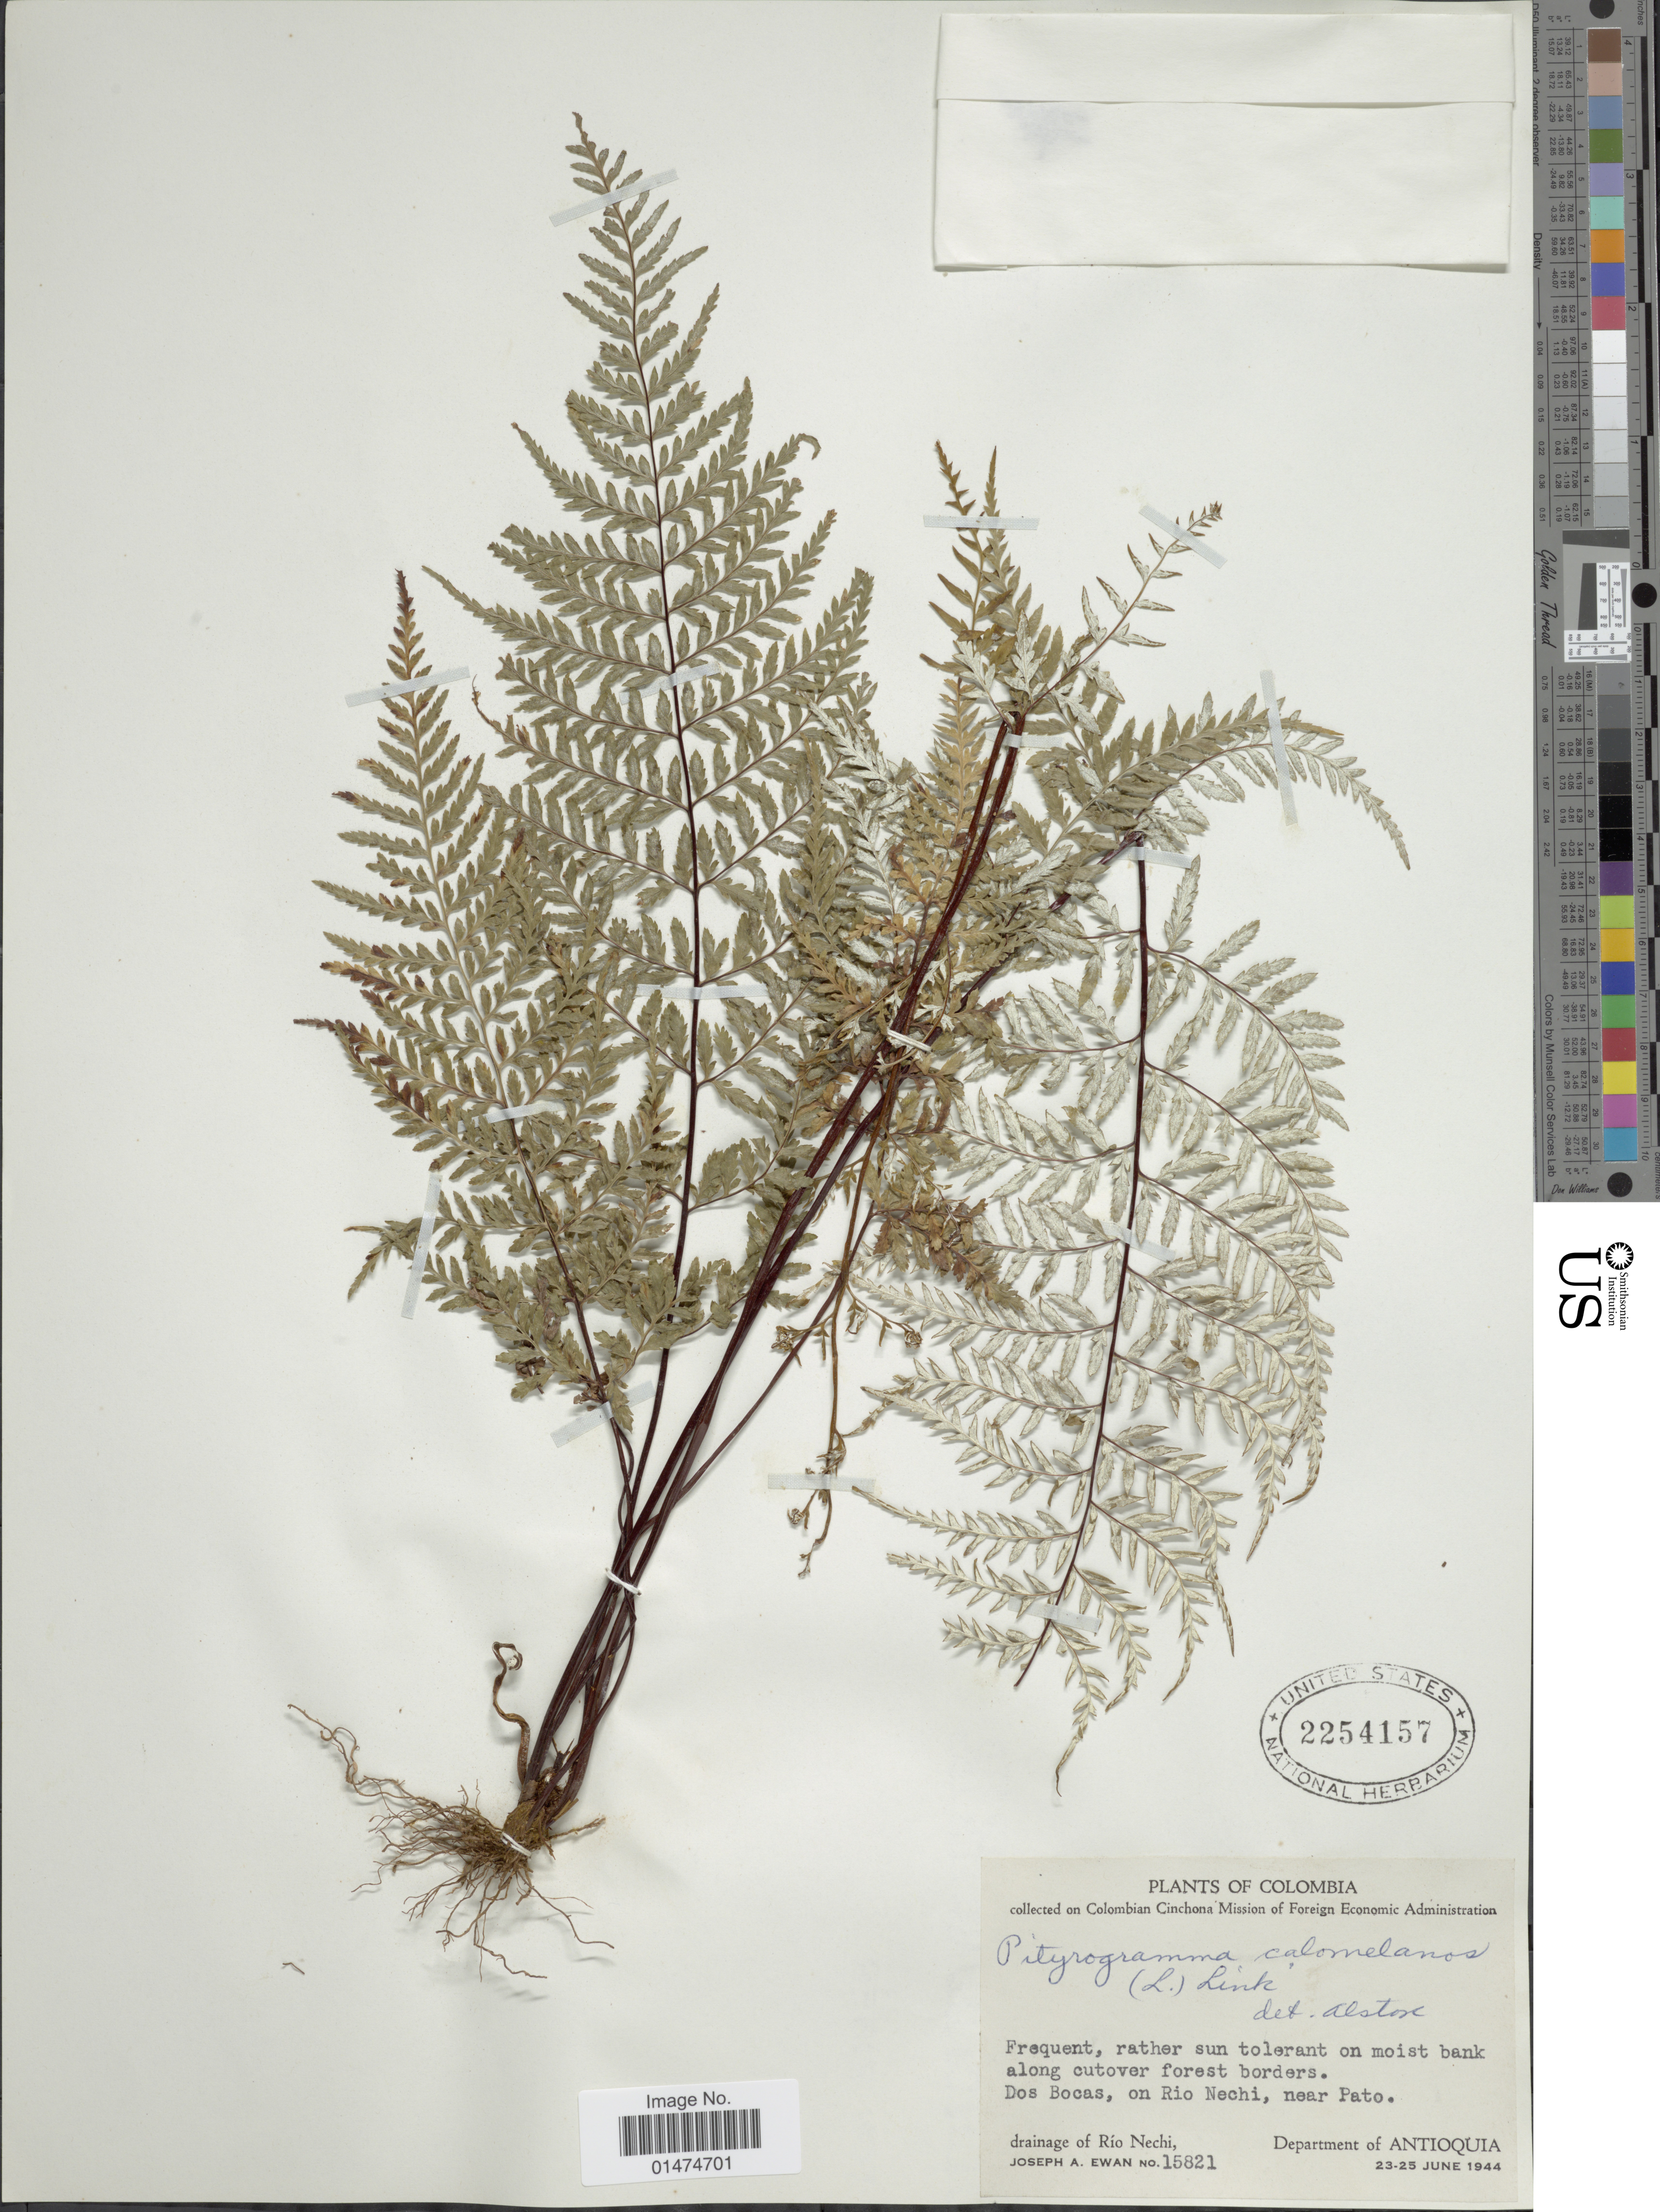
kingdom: Plantae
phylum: Tracheophyta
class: Polypodiopsida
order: Polypodiales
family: Pteridaceae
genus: Pityrogramma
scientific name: Pityrogramma calomelanos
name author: (L.) Link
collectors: J. A. Ewan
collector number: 15821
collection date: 1944-06-23/1944-06-25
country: Colombia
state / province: Antioquia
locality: Department of Antioquia, Dos Bocas, on Rio Nechi, near pato, drainage of Rio Nechi.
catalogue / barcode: US 2254157